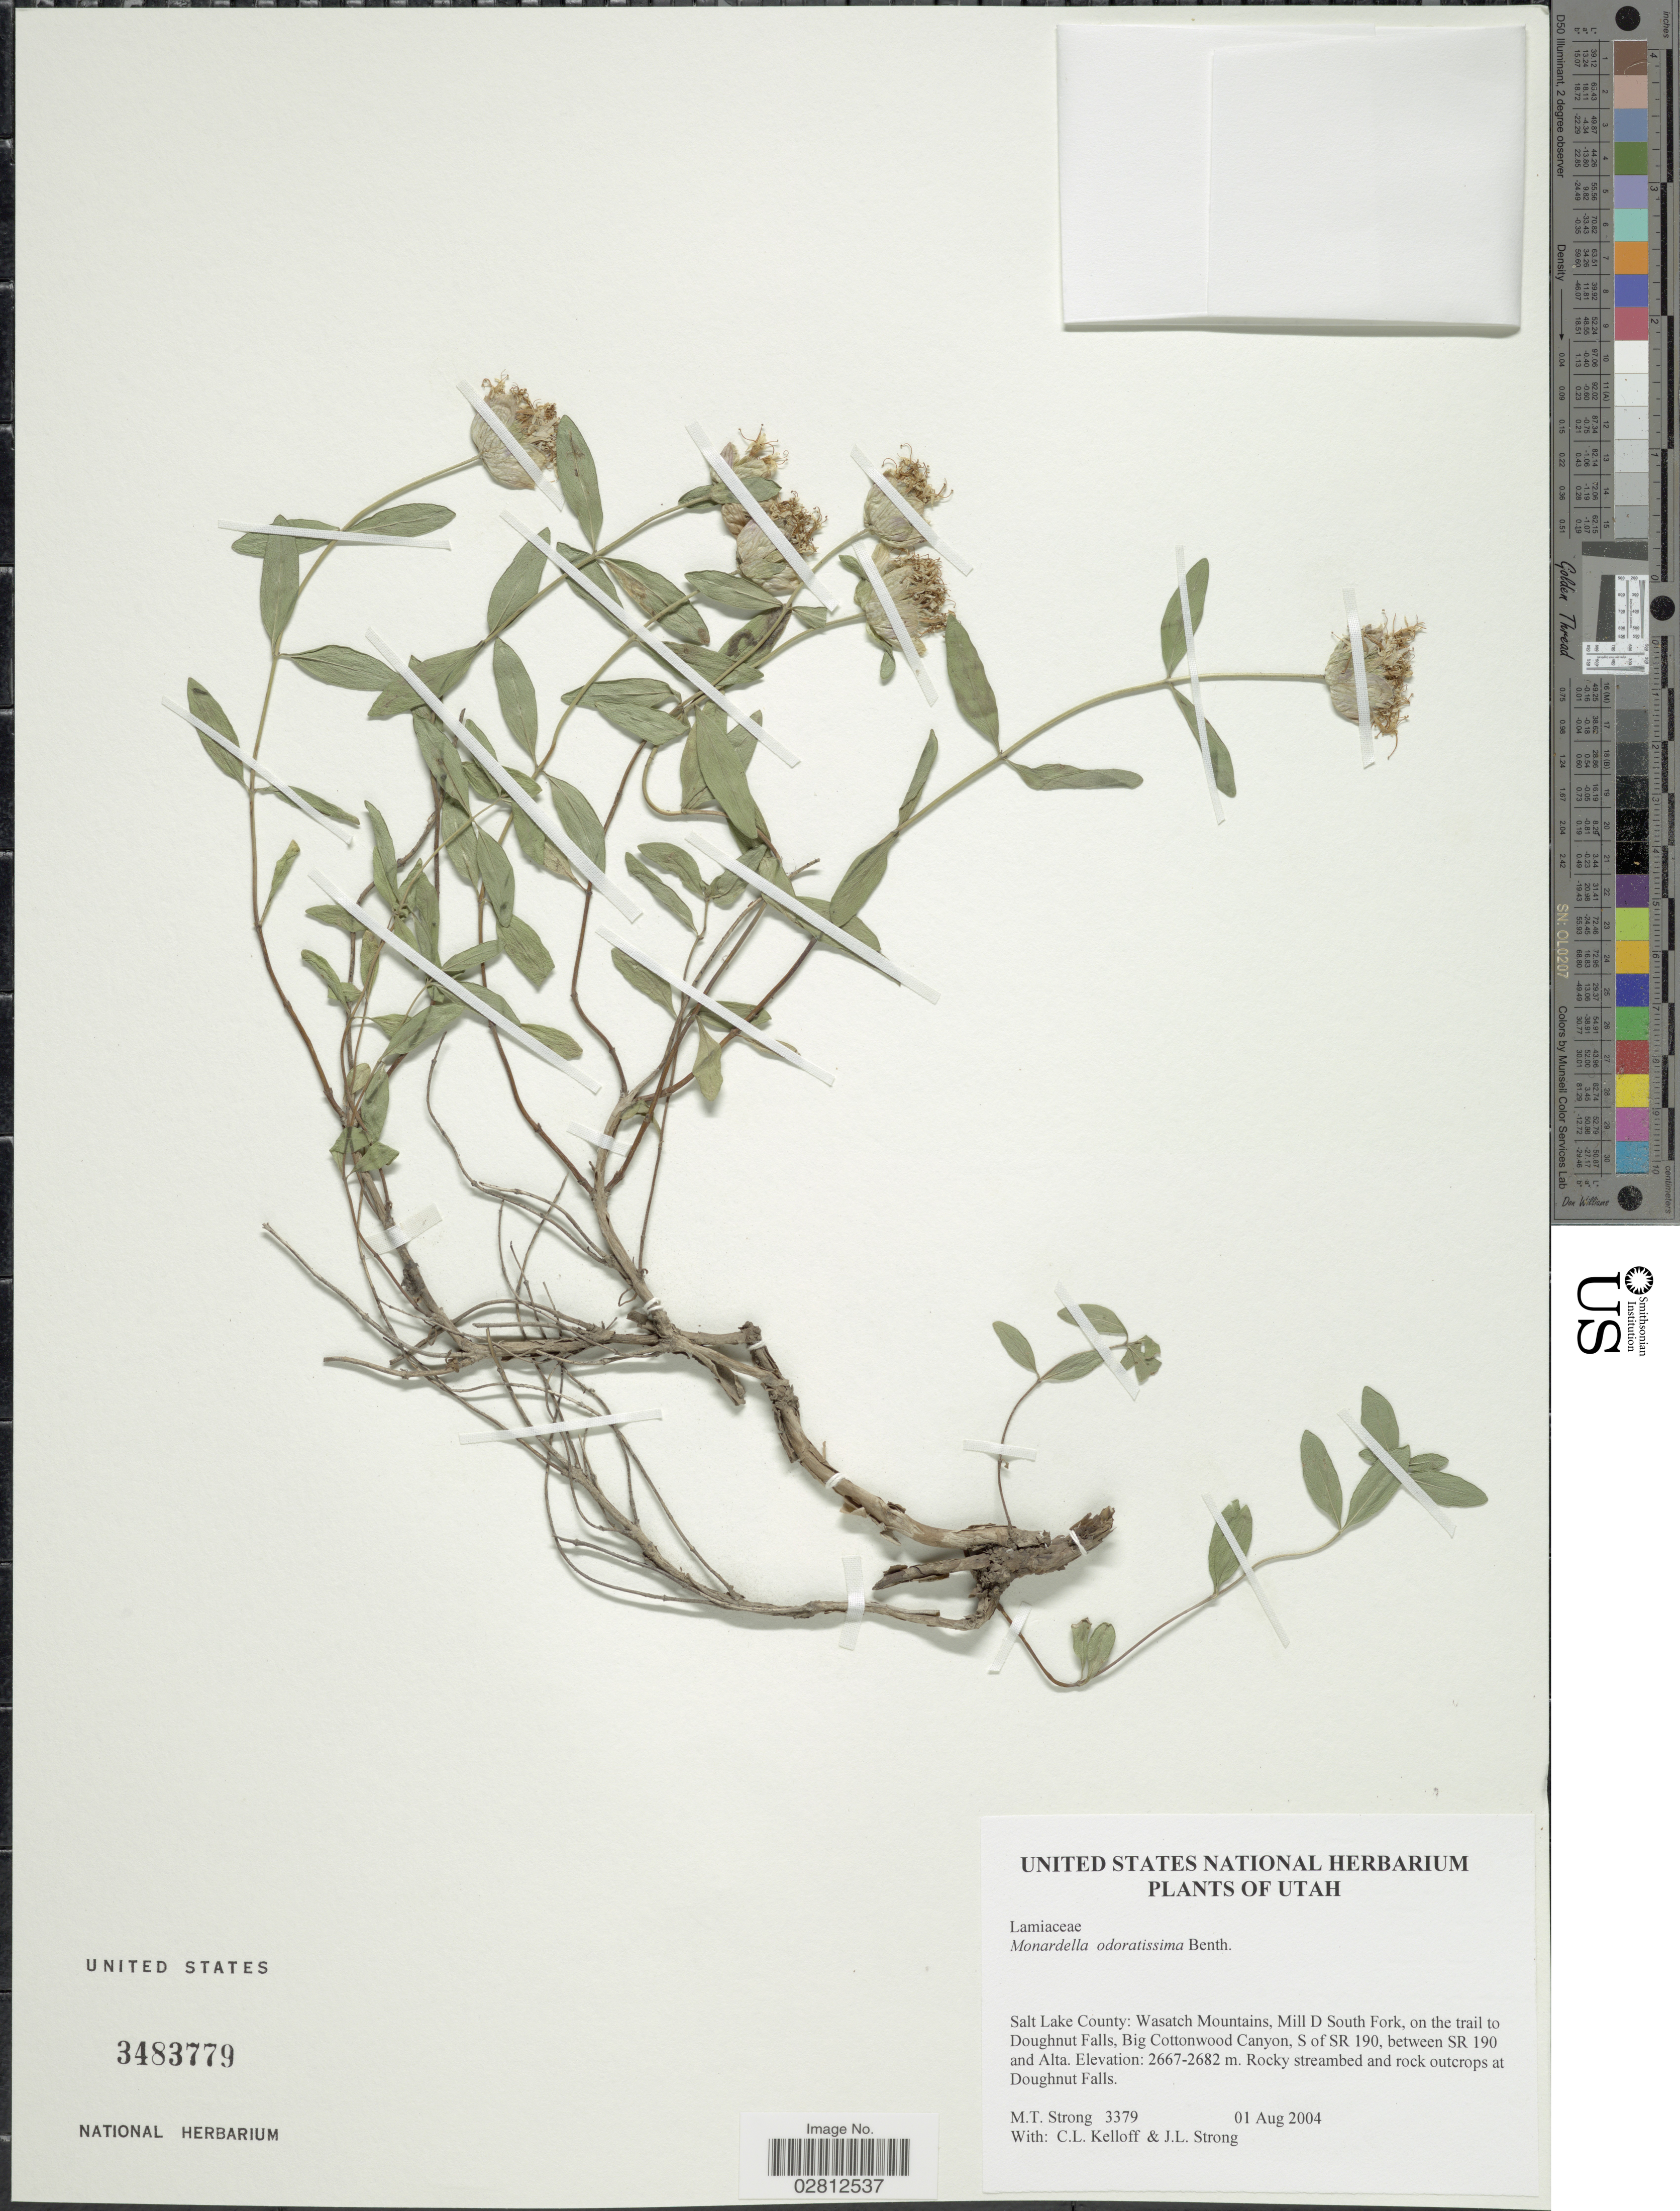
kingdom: Plantae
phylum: Tracheophyta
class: Magnoliopsida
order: Lamiales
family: Lamiaceae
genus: Monardella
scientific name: Monardella odoratissima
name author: Benth.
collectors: M. T. Strong, C. L. Kelloff & J. Strong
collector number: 3379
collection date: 2004-08-01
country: United States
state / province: Utah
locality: Salt Lake County: Wasatch Mountains, Mill D South Fork, on the trail to Doughnut Falls, Big Cottonwood Canyon, S of SR 190, between SR 190 and Alta, Rocky streambed and rock outcrops at Doughnut Falls.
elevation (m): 2667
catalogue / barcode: US 3483779